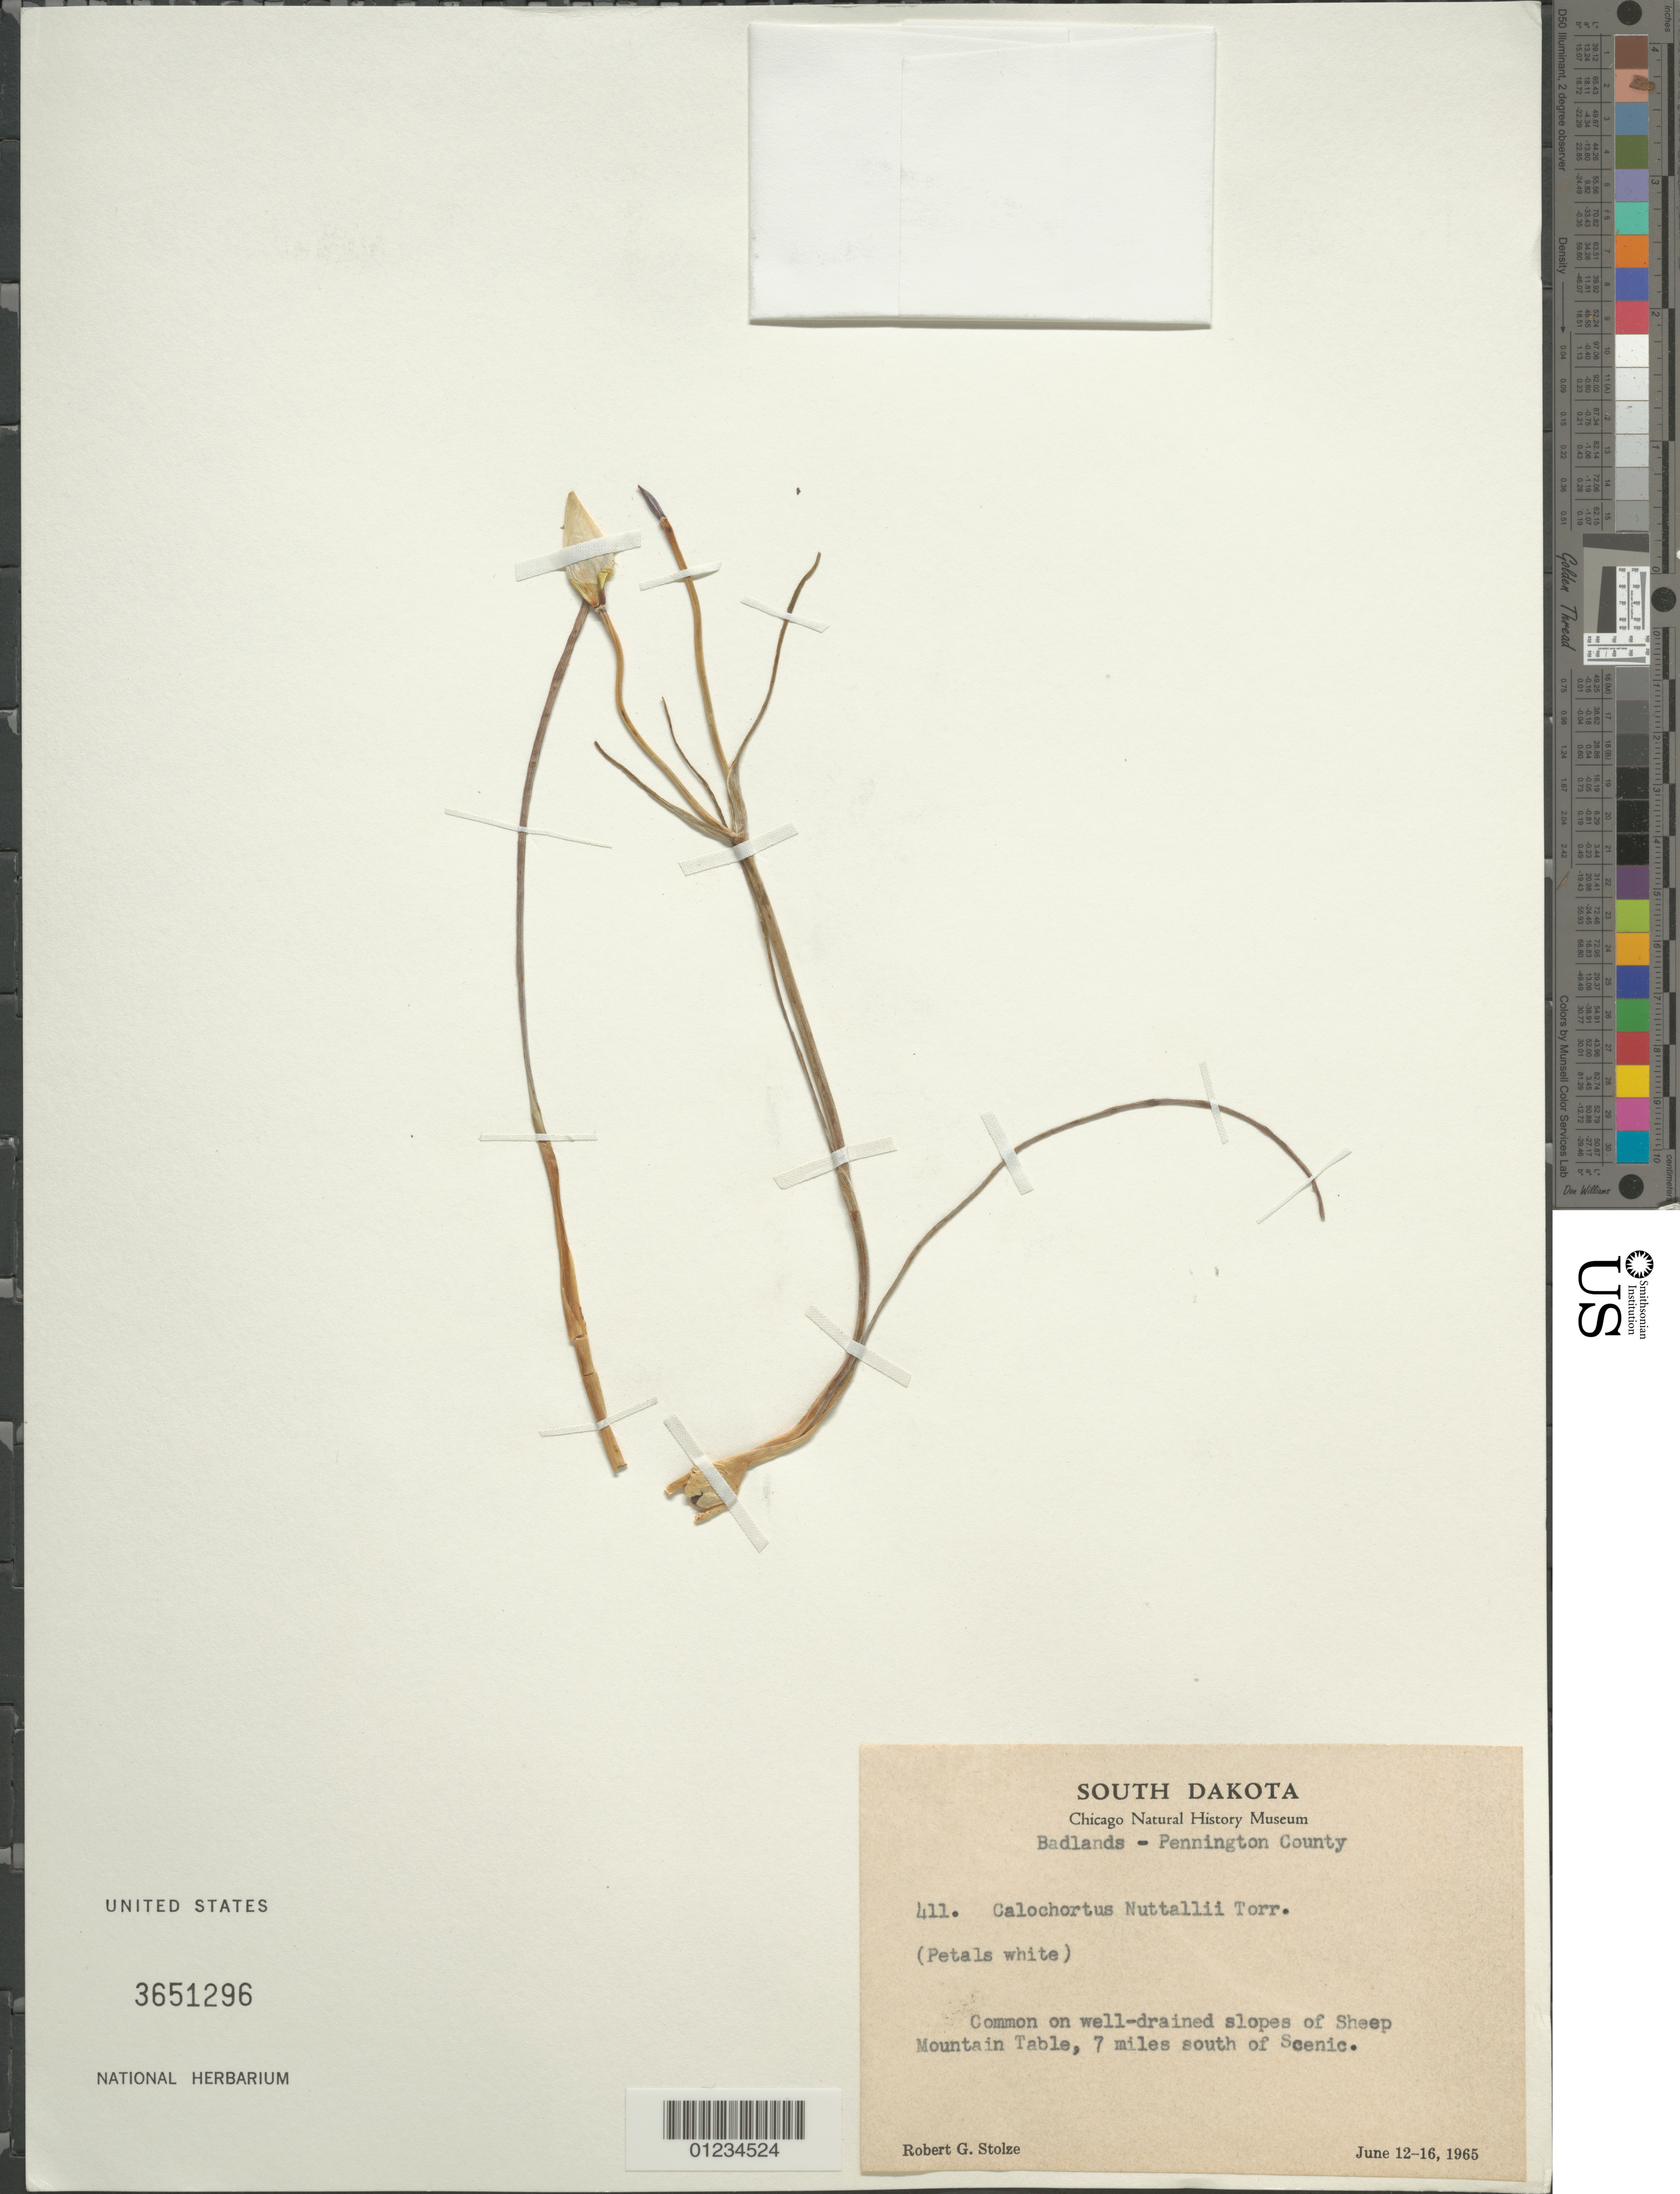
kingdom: Plantae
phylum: Tracheophyta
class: Liliopsida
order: Liliales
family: Liliaceae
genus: Calochortus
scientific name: Calochortus nuttallii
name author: Torr.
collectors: R. G. Stolze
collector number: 411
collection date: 1965-06-12/1965-06-16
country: United States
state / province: South Dakota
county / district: Pennington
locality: Badlands. Common on well-drained slopes of Sheep Mountain table, 7 miles south of Scenic.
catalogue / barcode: US 3651296